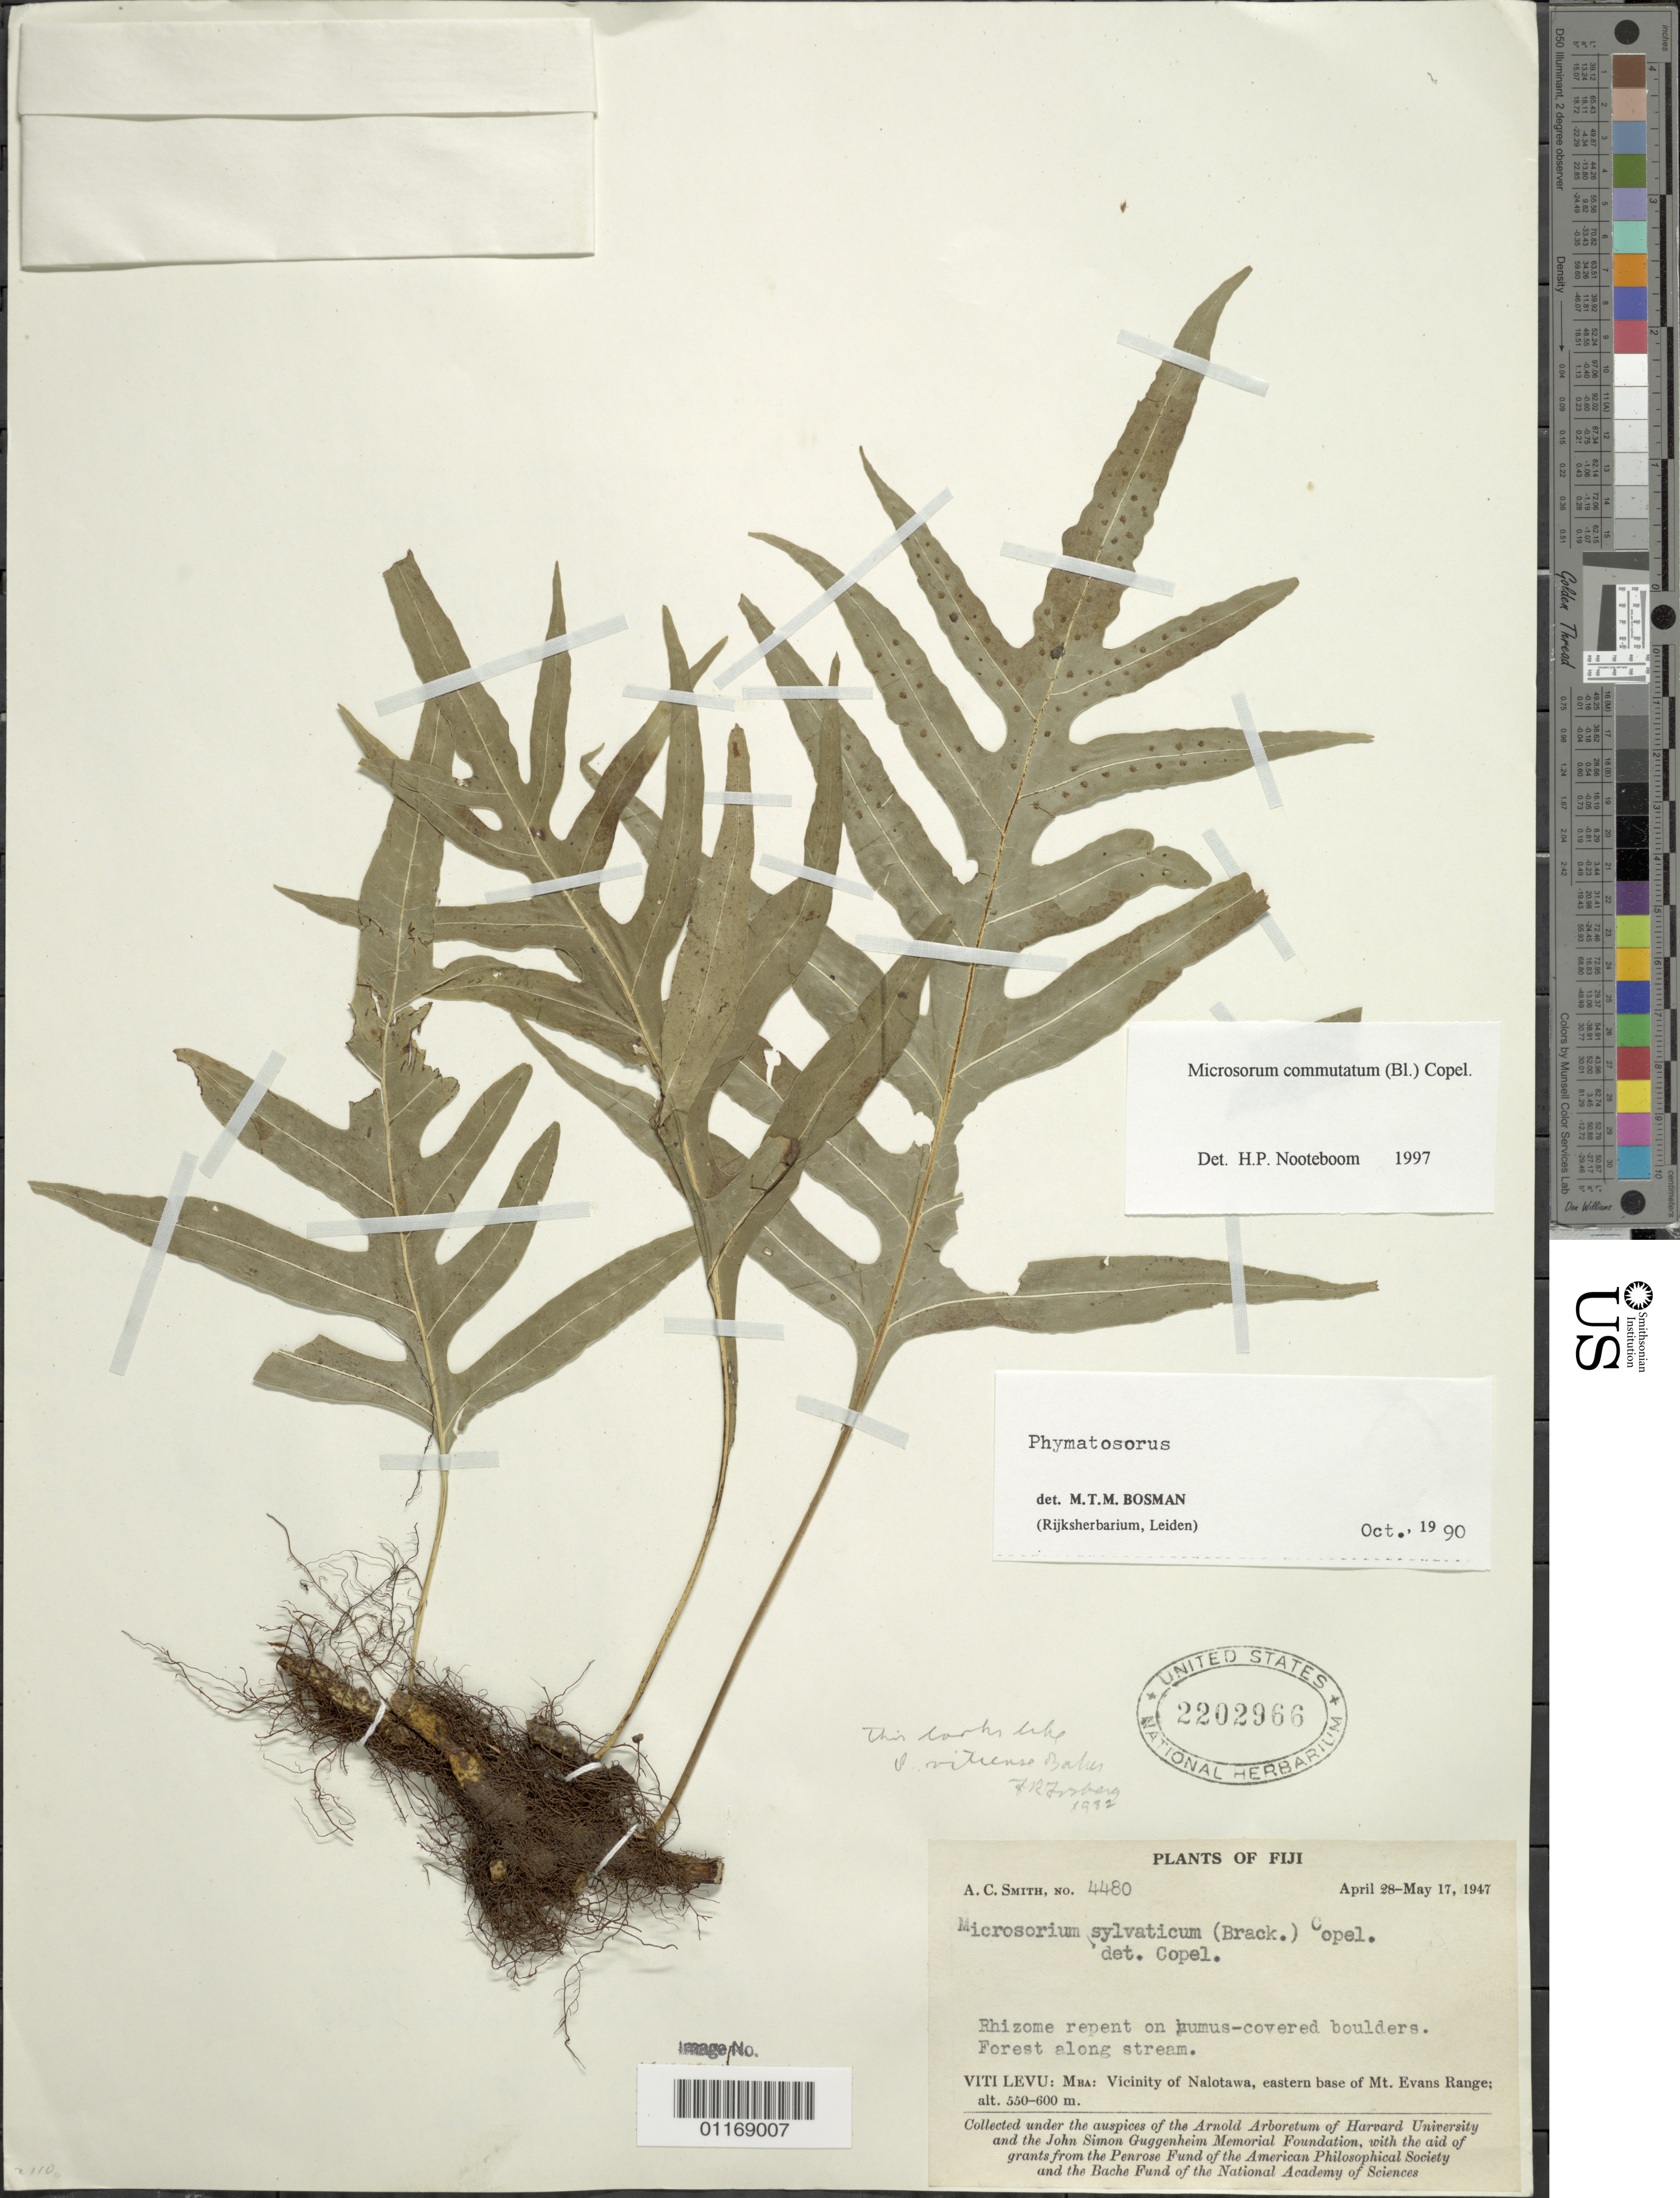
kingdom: Plantae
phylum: Tracheophyta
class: Polypodiopsida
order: Polypodiales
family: Polypodiaceae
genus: Microsorum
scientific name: Microsorum commutatum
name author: (Blume) Copel.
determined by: Nooteboom, H. P.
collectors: A. C. Smith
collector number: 4480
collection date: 1947-04-28/1947-05-17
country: Fiji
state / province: Mba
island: Viti Levu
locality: vicinity of Nalotawa, eastern base of Mt. Evans range, Mba, Viti Levu, Fiji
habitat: forest along stream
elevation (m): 550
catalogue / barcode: US 2202966